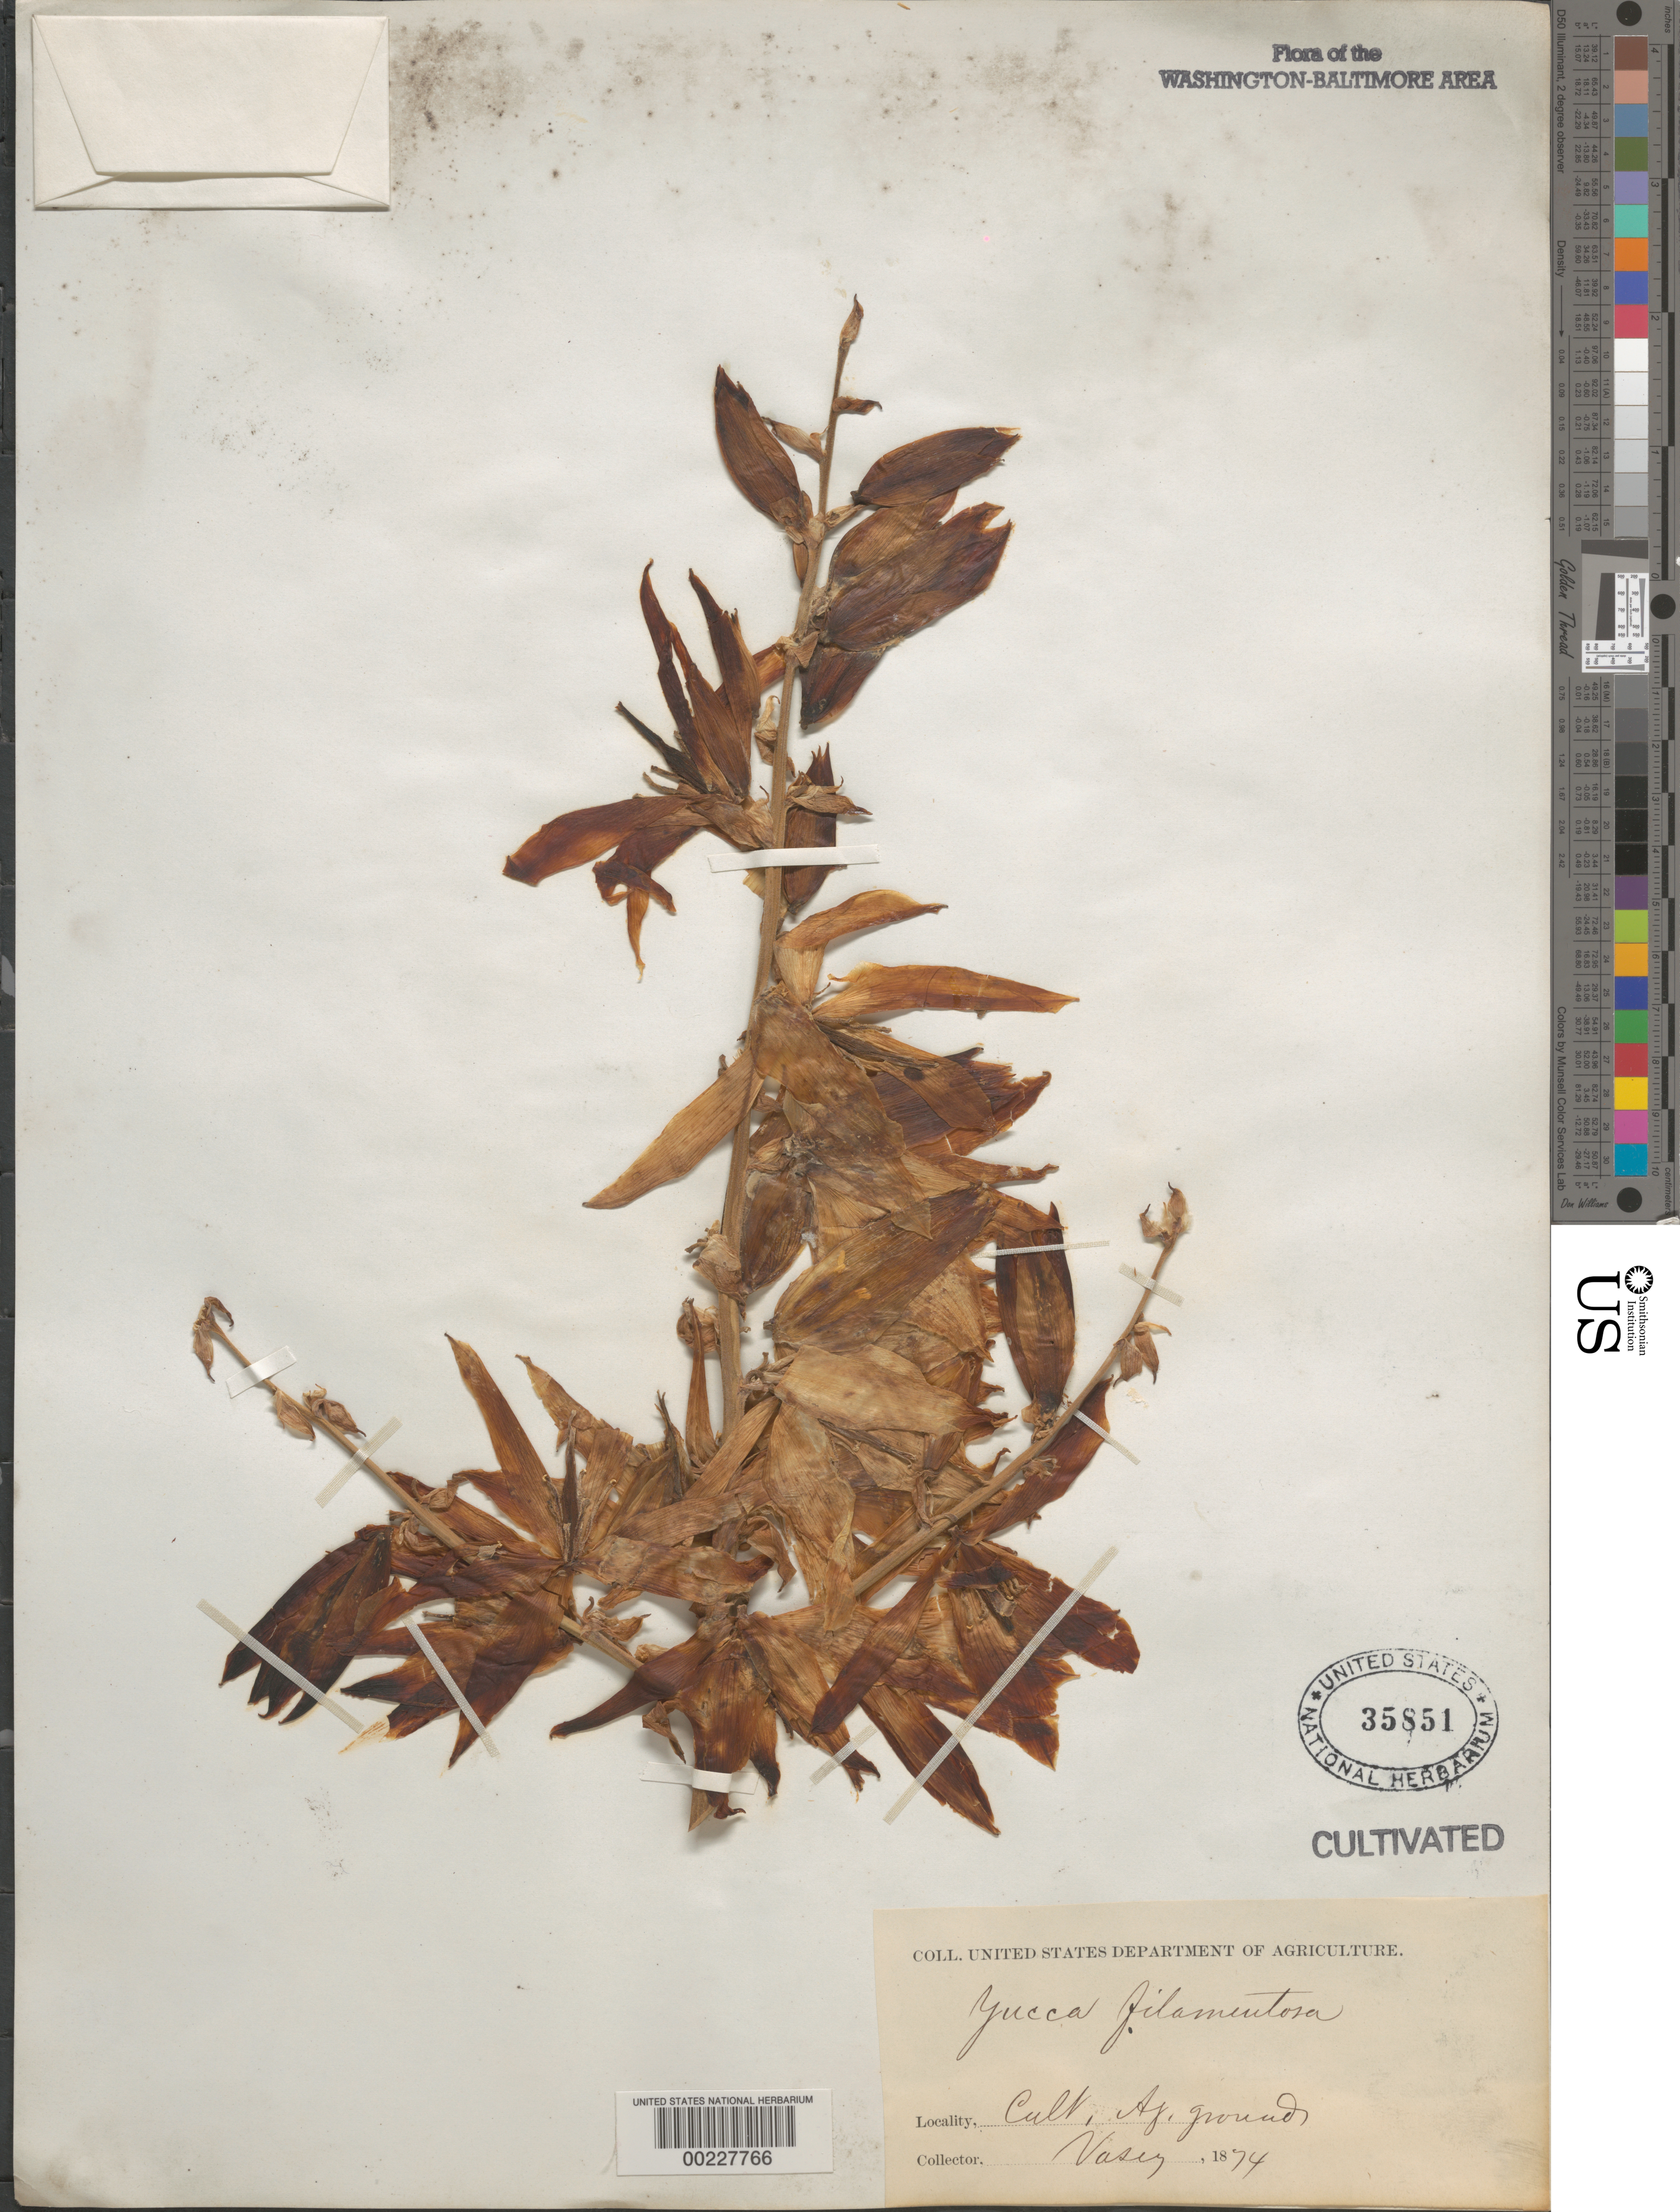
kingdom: Plantae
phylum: Tracheophyta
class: Liliopsida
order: Asparagales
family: Asparagaceae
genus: Yucca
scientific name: Yucca filamentosa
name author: L.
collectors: G. R. Vasey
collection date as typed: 1874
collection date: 1874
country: United States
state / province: District of Columbia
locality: Agriculture grounds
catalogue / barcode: US 35851